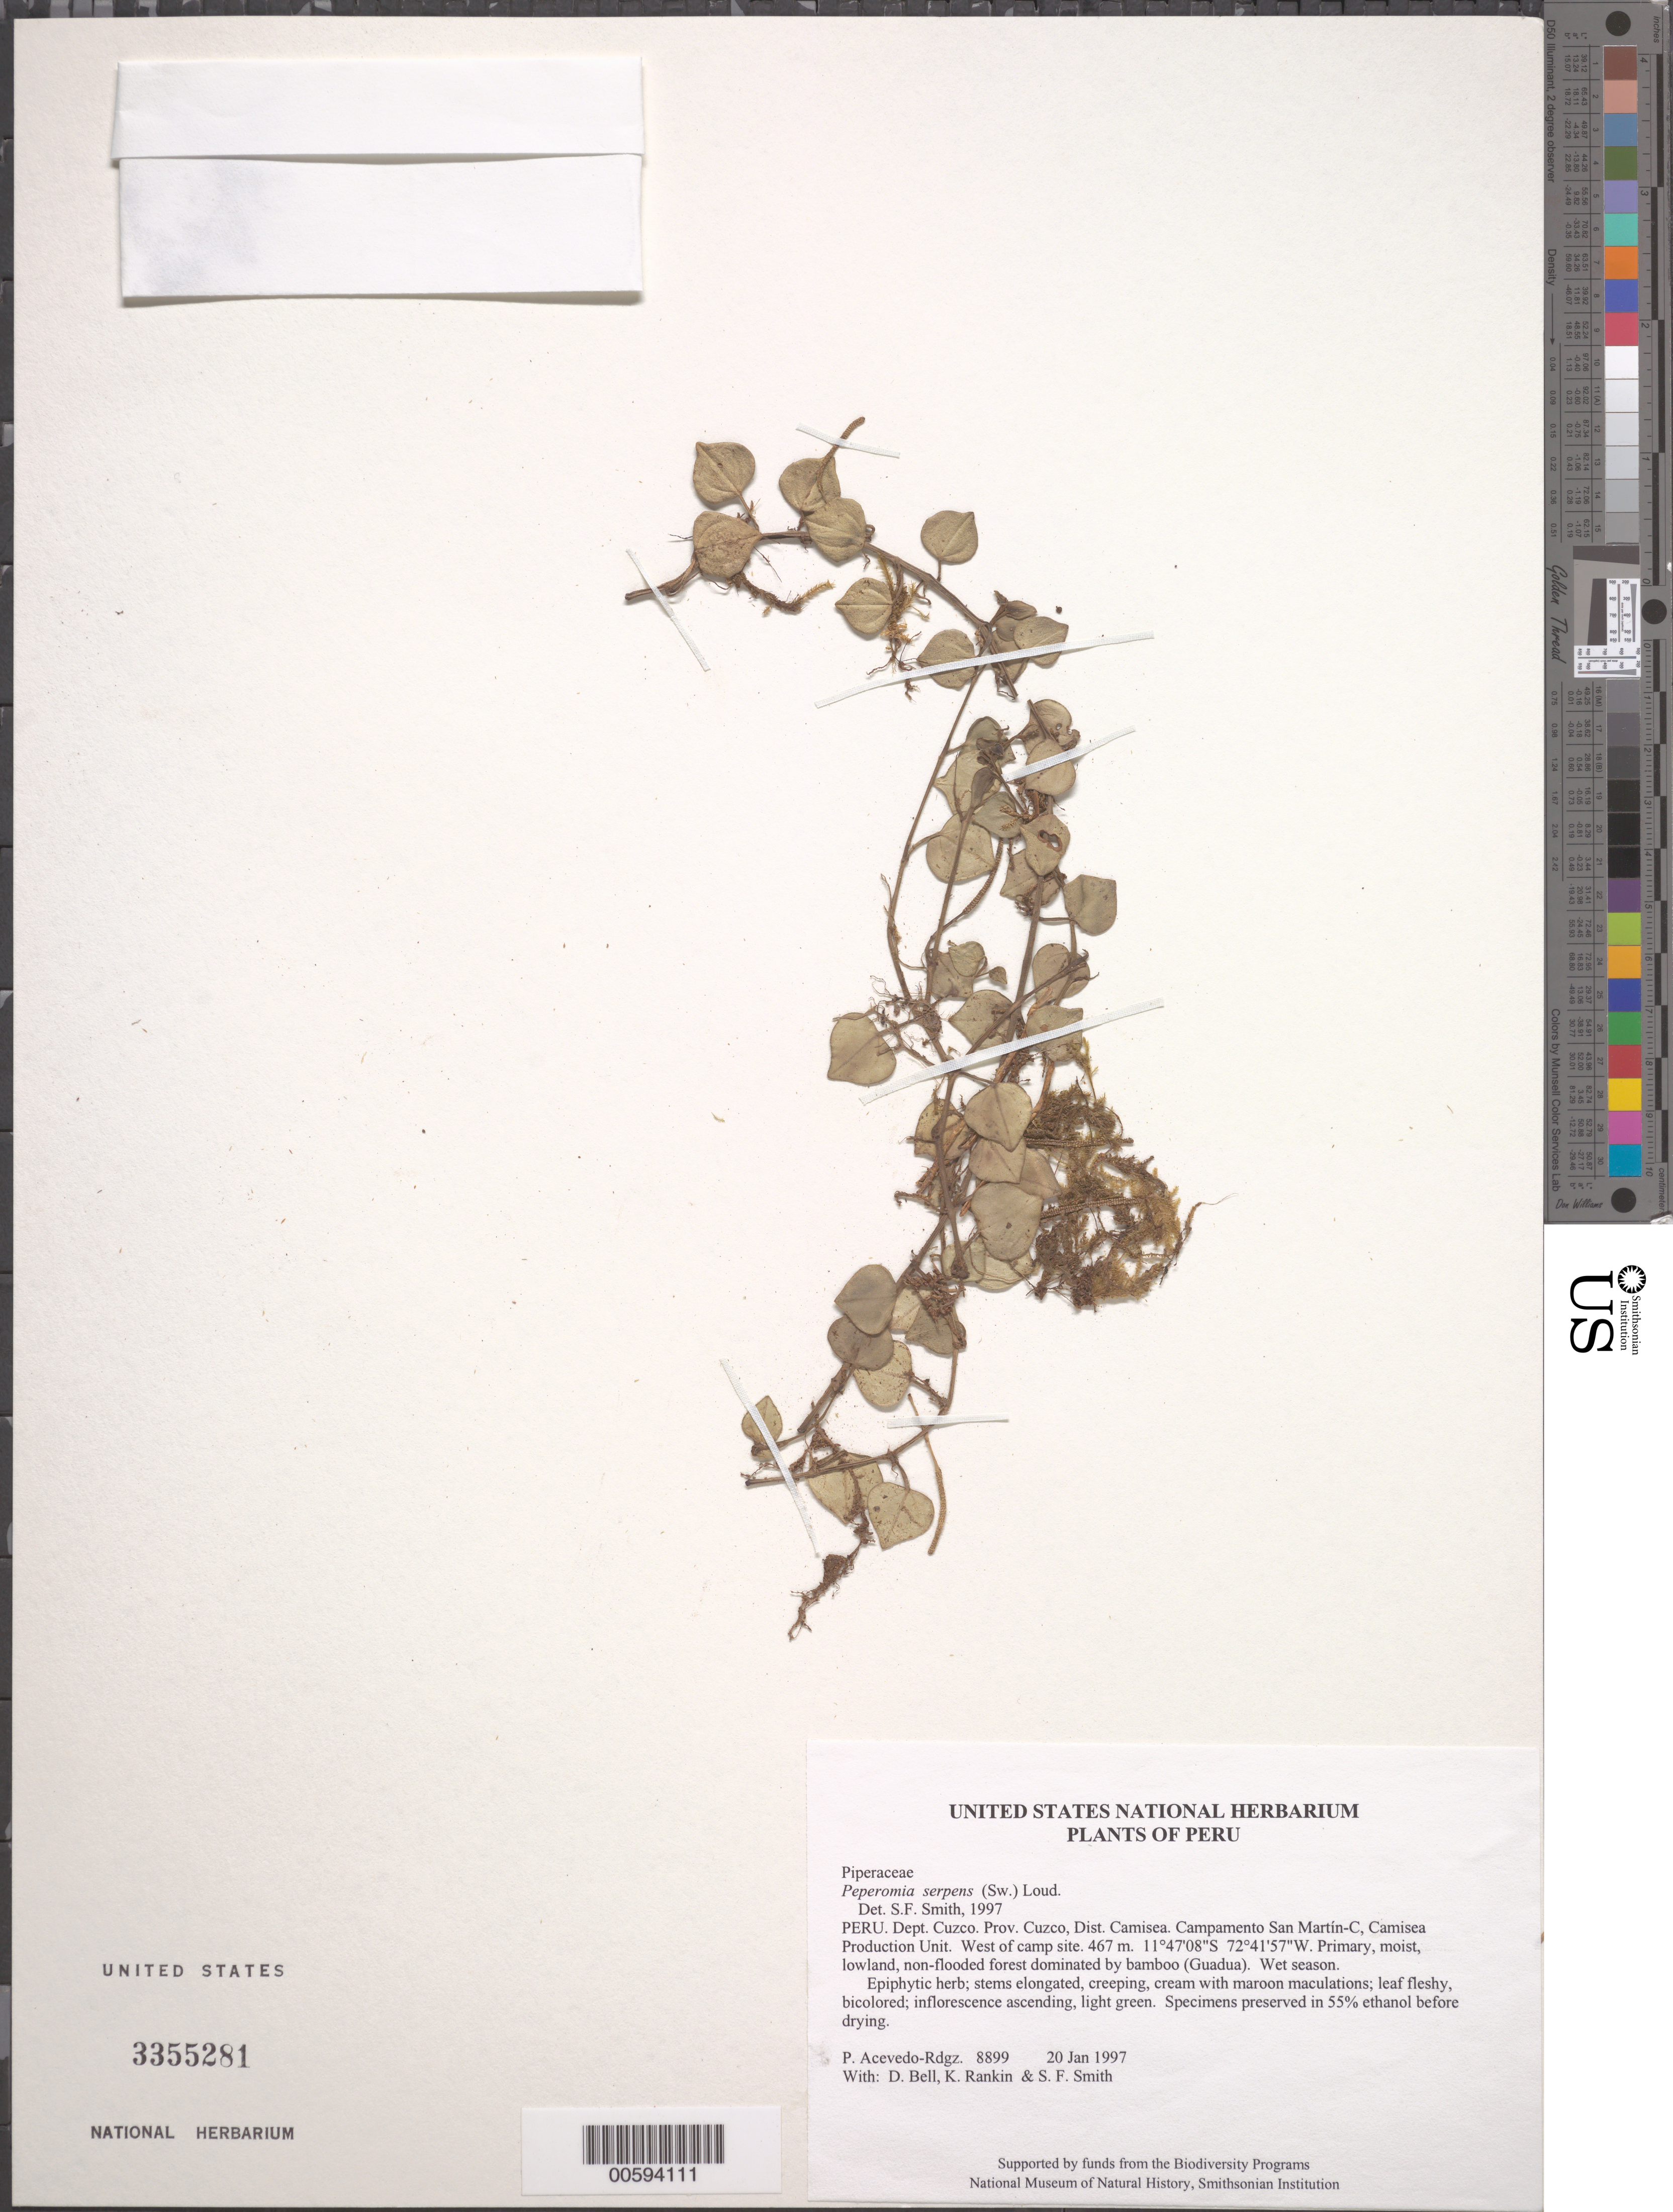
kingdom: Plantae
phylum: Tracheophyta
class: Magnoliopsida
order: Piperales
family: Piperaceae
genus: Peperomia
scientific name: Peperomia serpens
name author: (Sw.) Loudon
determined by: Smith, Stephen F., (US), NMNH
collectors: P. Acevedo-Rodr., D. A. Bell, K. B. Rankin & S.F. Smith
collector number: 8899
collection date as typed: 20 Jan 1997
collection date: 1997-01-20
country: Peru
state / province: Cusco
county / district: Cusco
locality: Districto Camisea, Campamento San Martín-C, Camisea Production Unit. West of camp site.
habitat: Primary, moist, lowland, non-flooded forest dominated by bamboo (Guadua). Wet season.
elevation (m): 467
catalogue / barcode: US 3355281